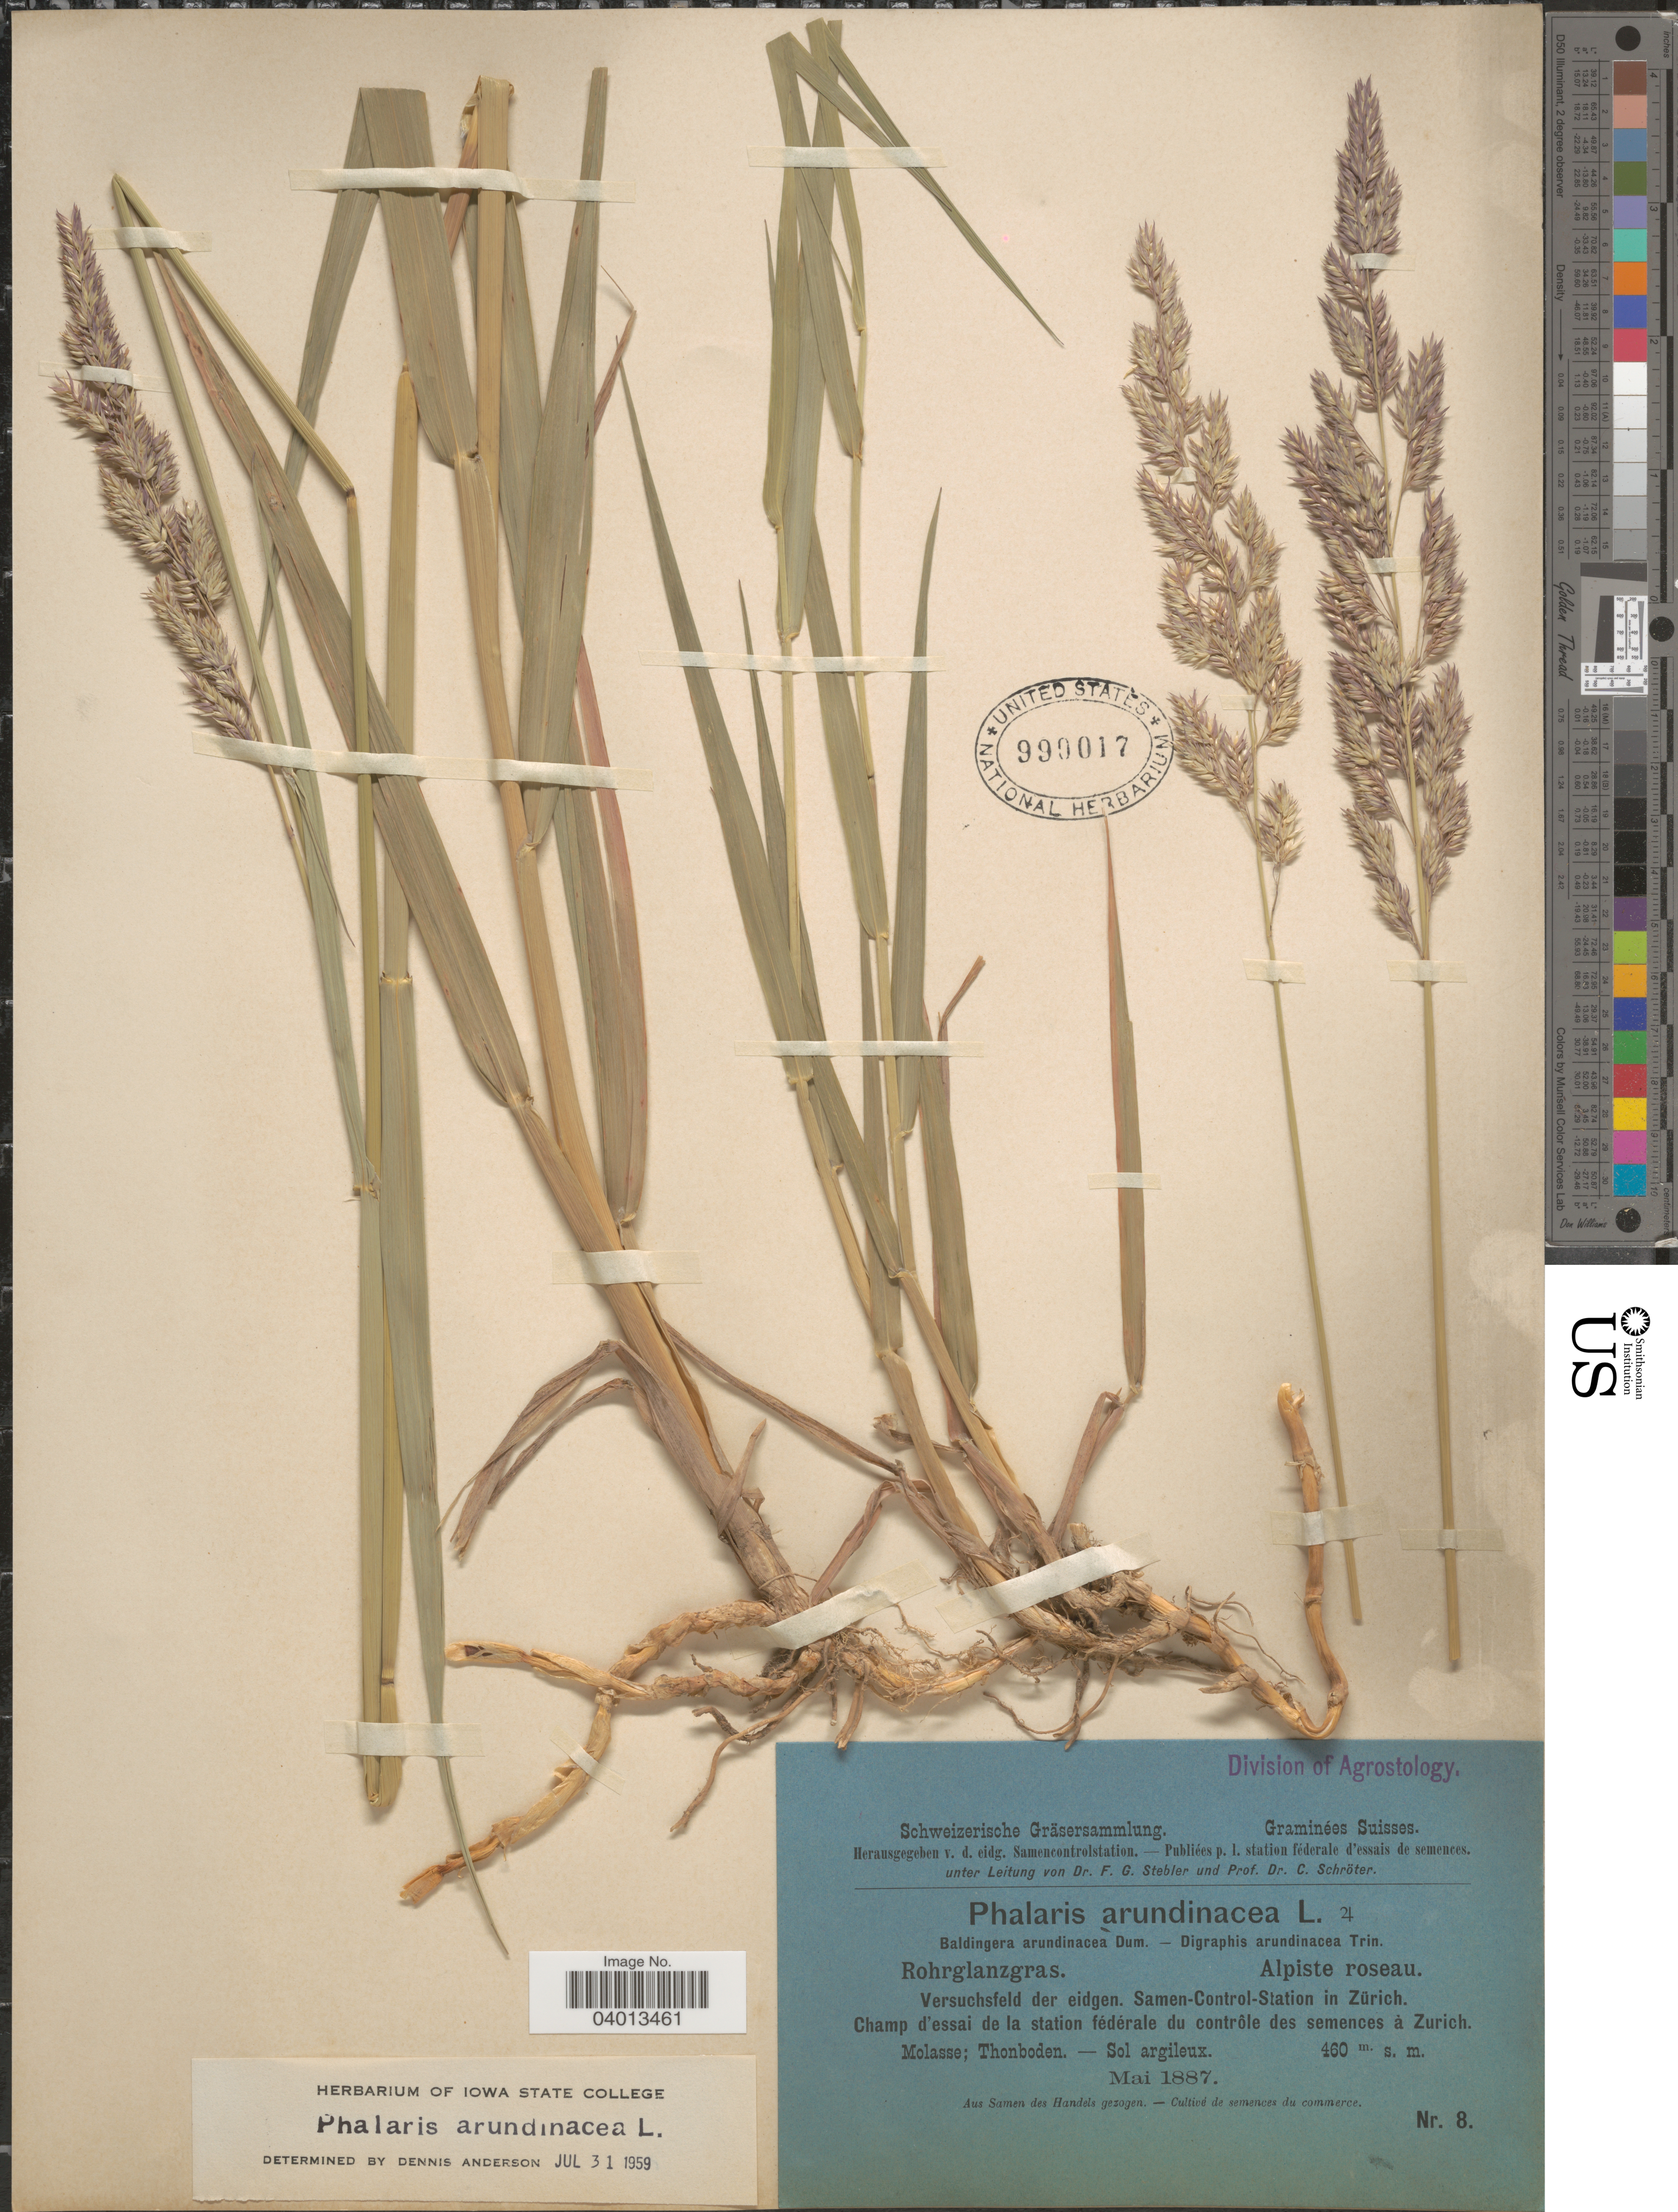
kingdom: Plantae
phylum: Tracheophyta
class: Liliopsida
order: Poales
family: Poaceae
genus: Phalaris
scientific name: Phalaris arundinacea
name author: L.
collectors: Stebler, F.G. & Schröter, C.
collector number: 8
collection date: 1887-05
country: Switzerland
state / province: Zurich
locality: Suisses. Versuchsfeld der eidgen. Samen-Control-Station in Zürich. Champ d'essai de la station fédérale du contrôle des semences à Zurich. Molasse; Thonboden. - Sol argileux.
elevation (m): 460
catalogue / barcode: US 990017